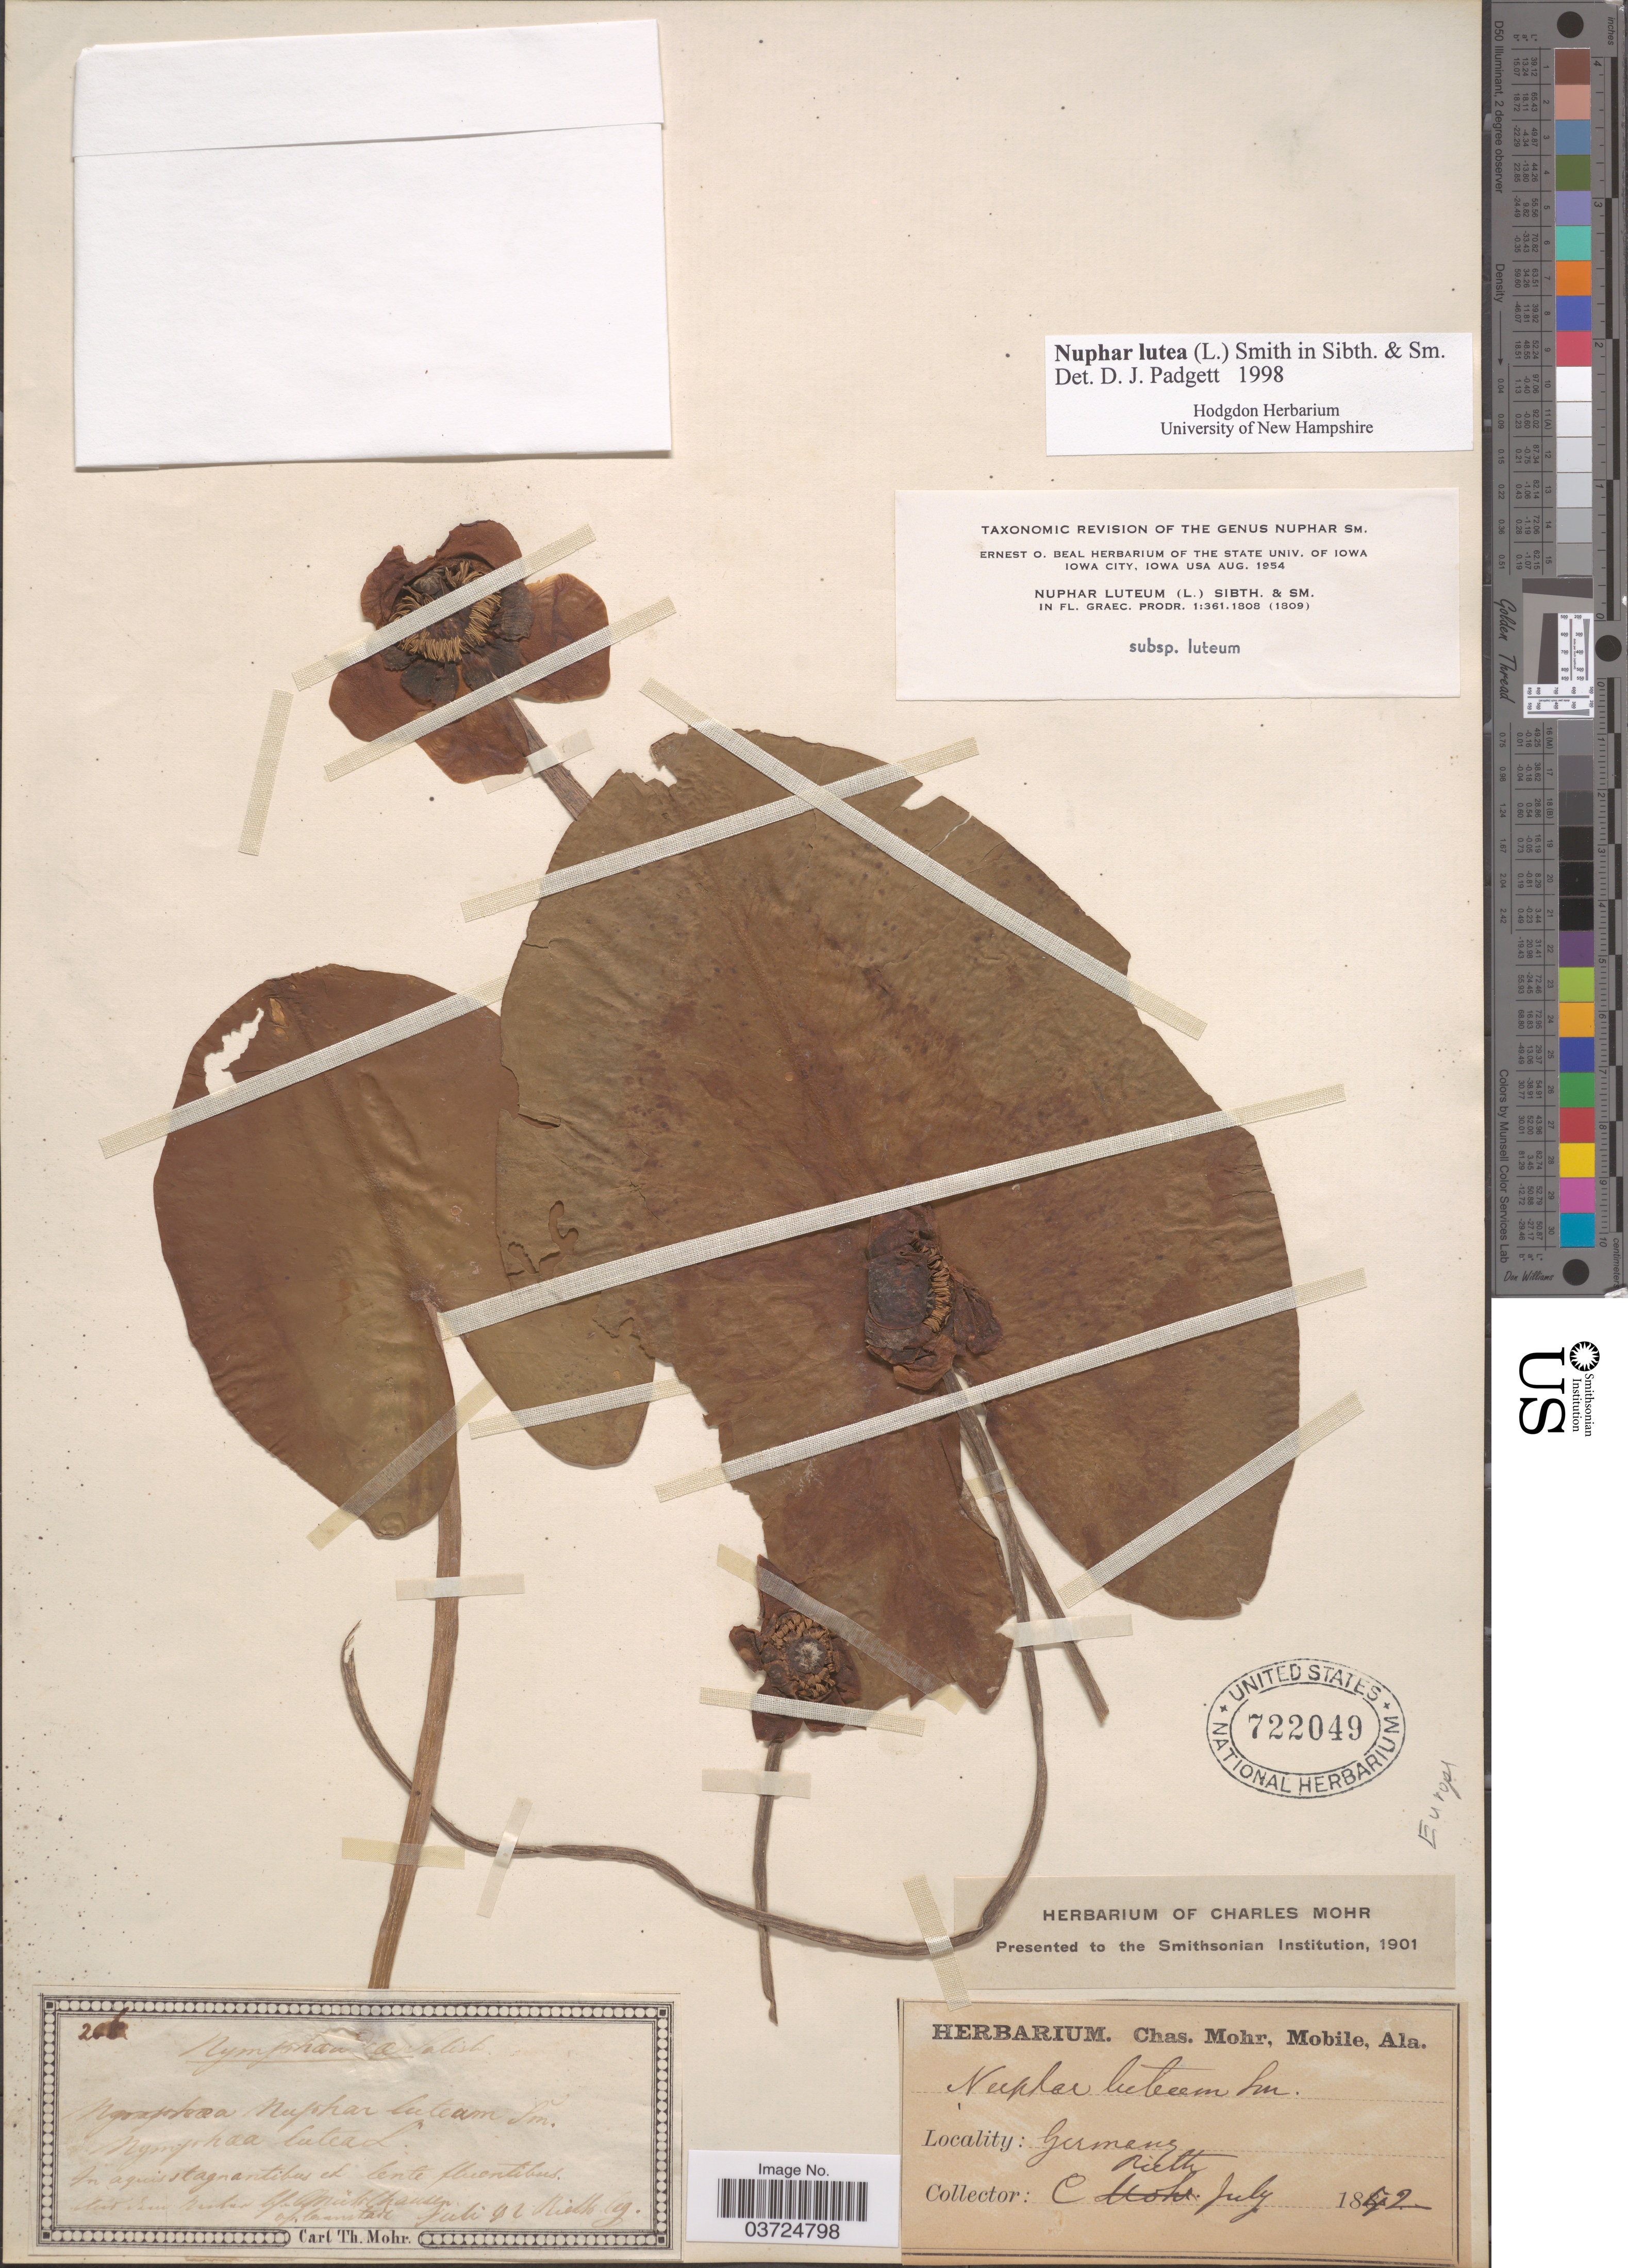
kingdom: Plantae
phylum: Tracheophyta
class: Magnoliopsida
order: Nymphaeales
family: Nymphaeaceae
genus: Nuphar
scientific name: Nuphar lutea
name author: (L.) Sm.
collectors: C. Rieth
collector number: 206*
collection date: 1842-07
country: Germany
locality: In aquis stagnantibus et lente fluontibus. Aur sur [illegible text].[interpreted]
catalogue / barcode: US 722049